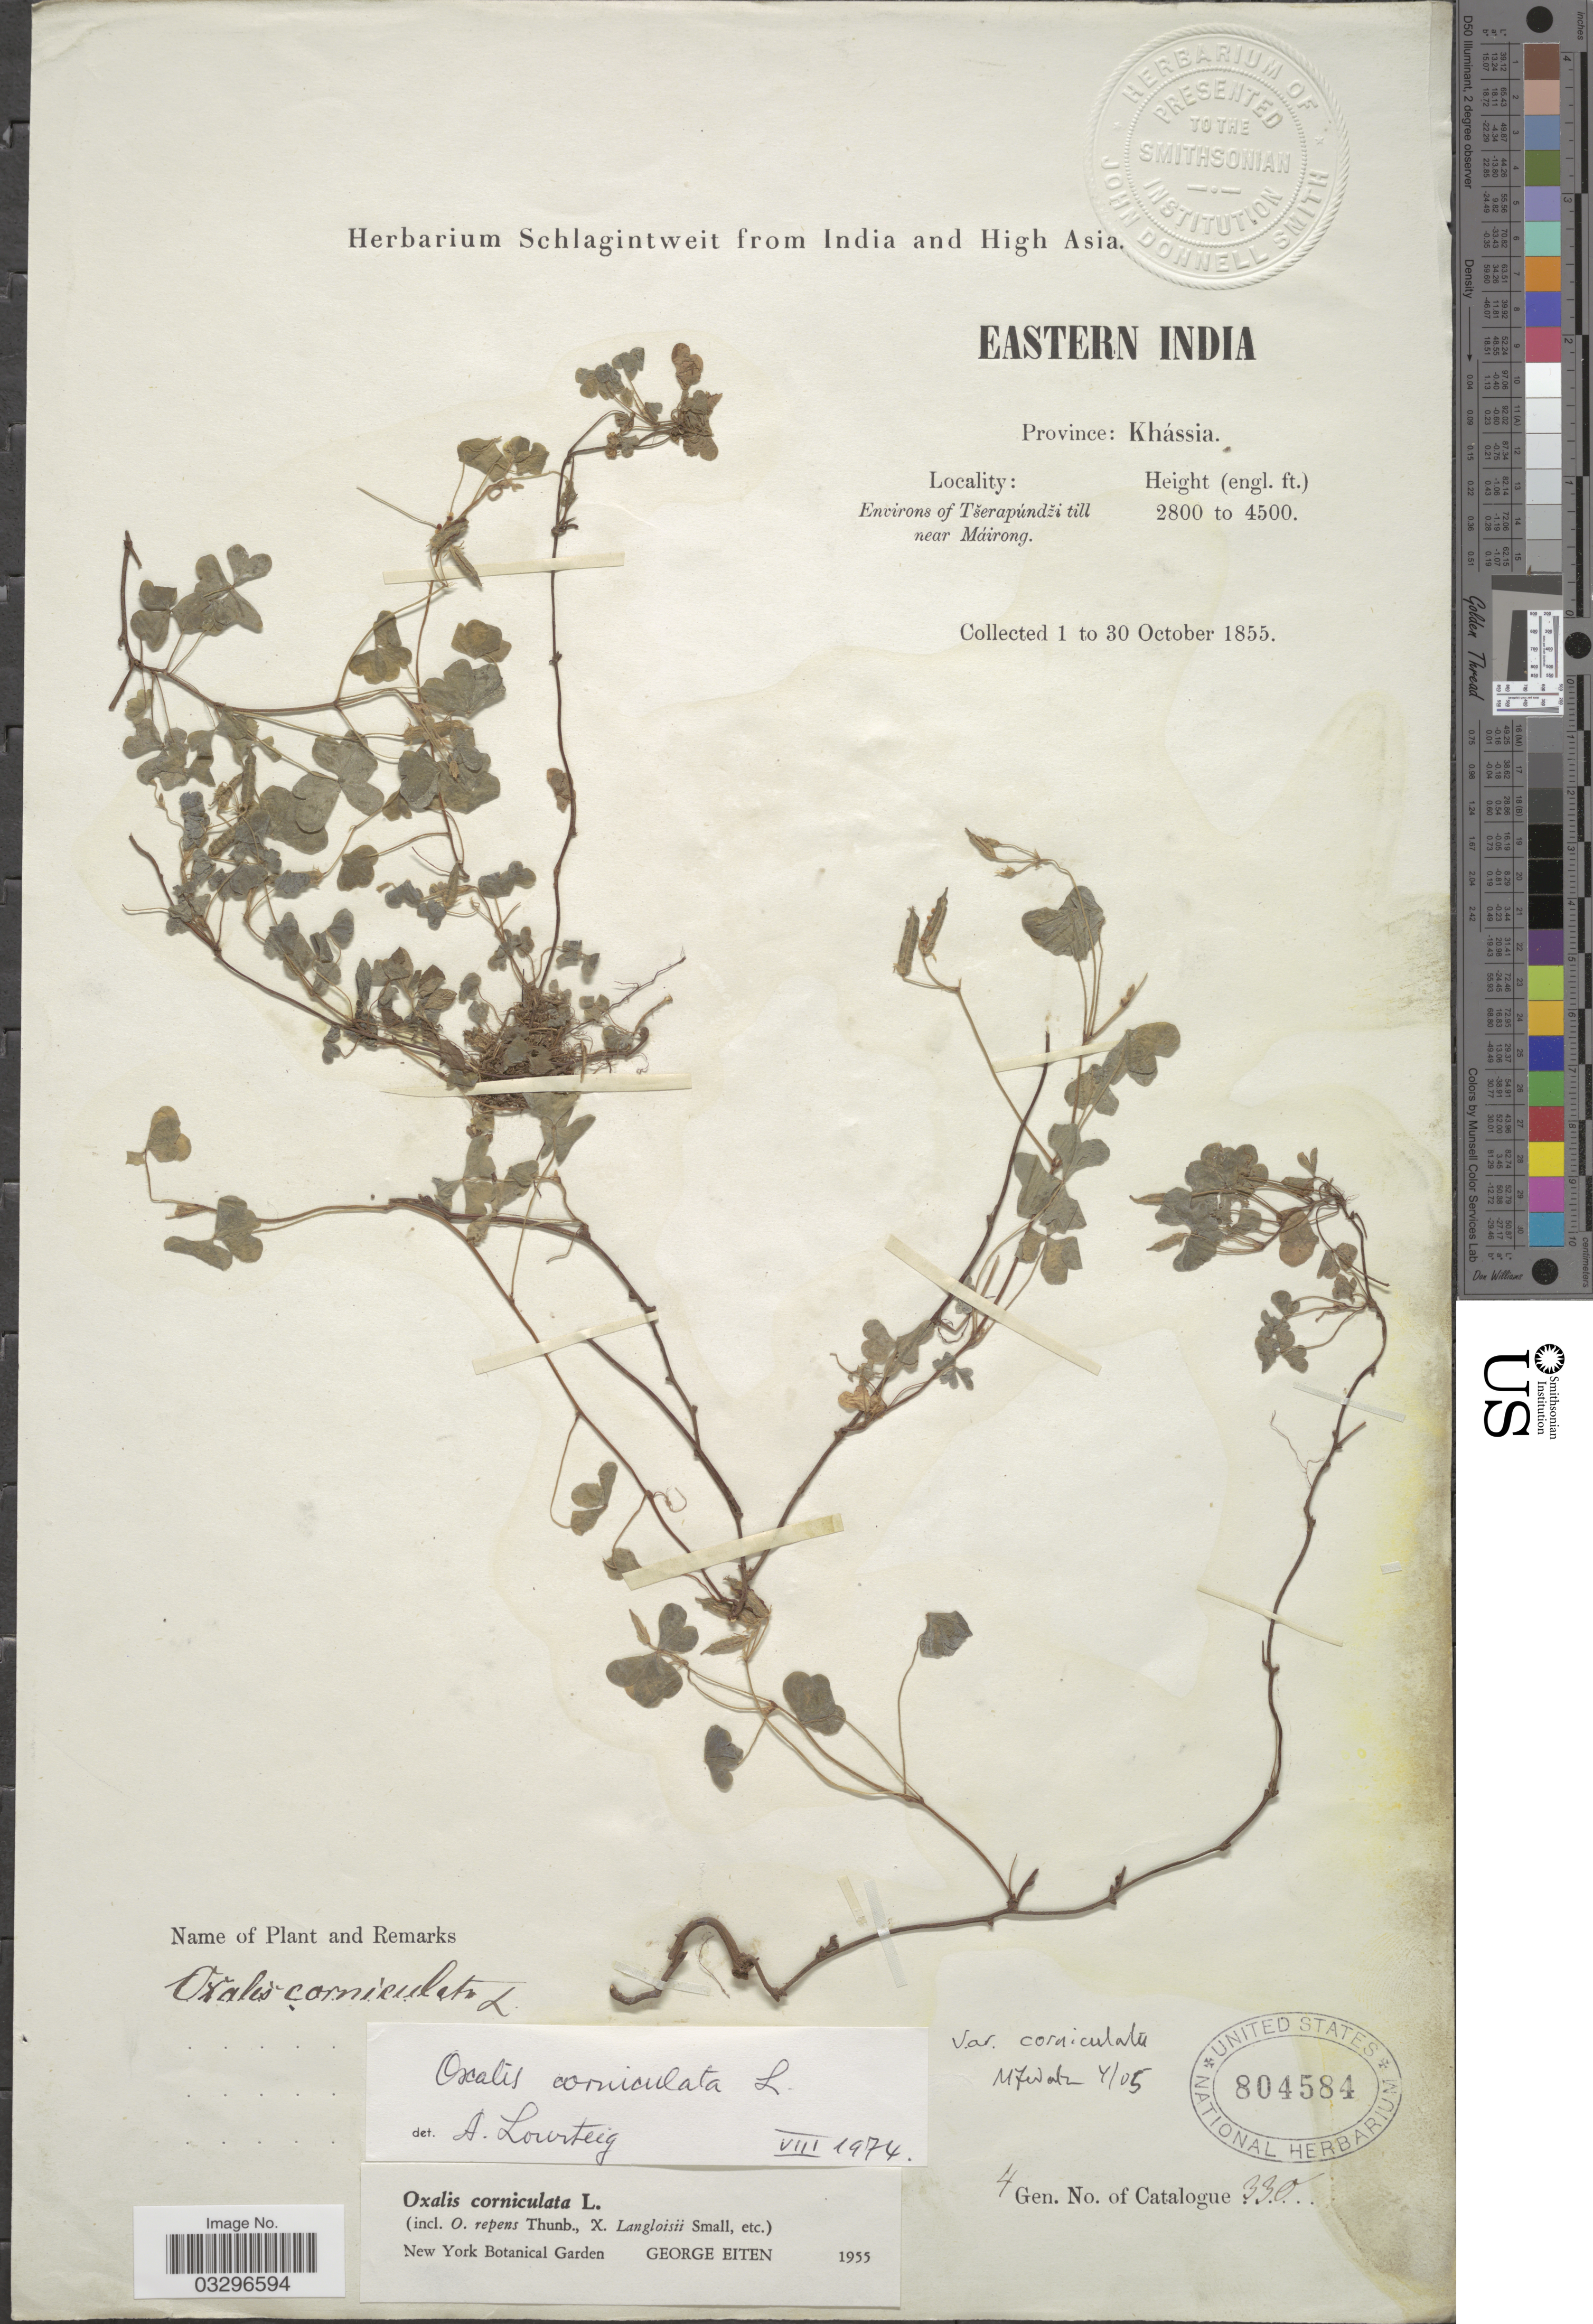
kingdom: Plantae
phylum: Tracheophyta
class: Magnoliopsida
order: Oxalidales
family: Oxalidaceae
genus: Oxalis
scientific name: Oxalis corniculata var. corniculata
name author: L.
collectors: ex herb. Schlagintweit from India and High Asia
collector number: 330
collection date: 1855-10-01/1855-10-30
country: India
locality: Eastern India, Environs of Tšerapúndži till near Máirong.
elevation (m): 853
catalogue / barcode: US 804584